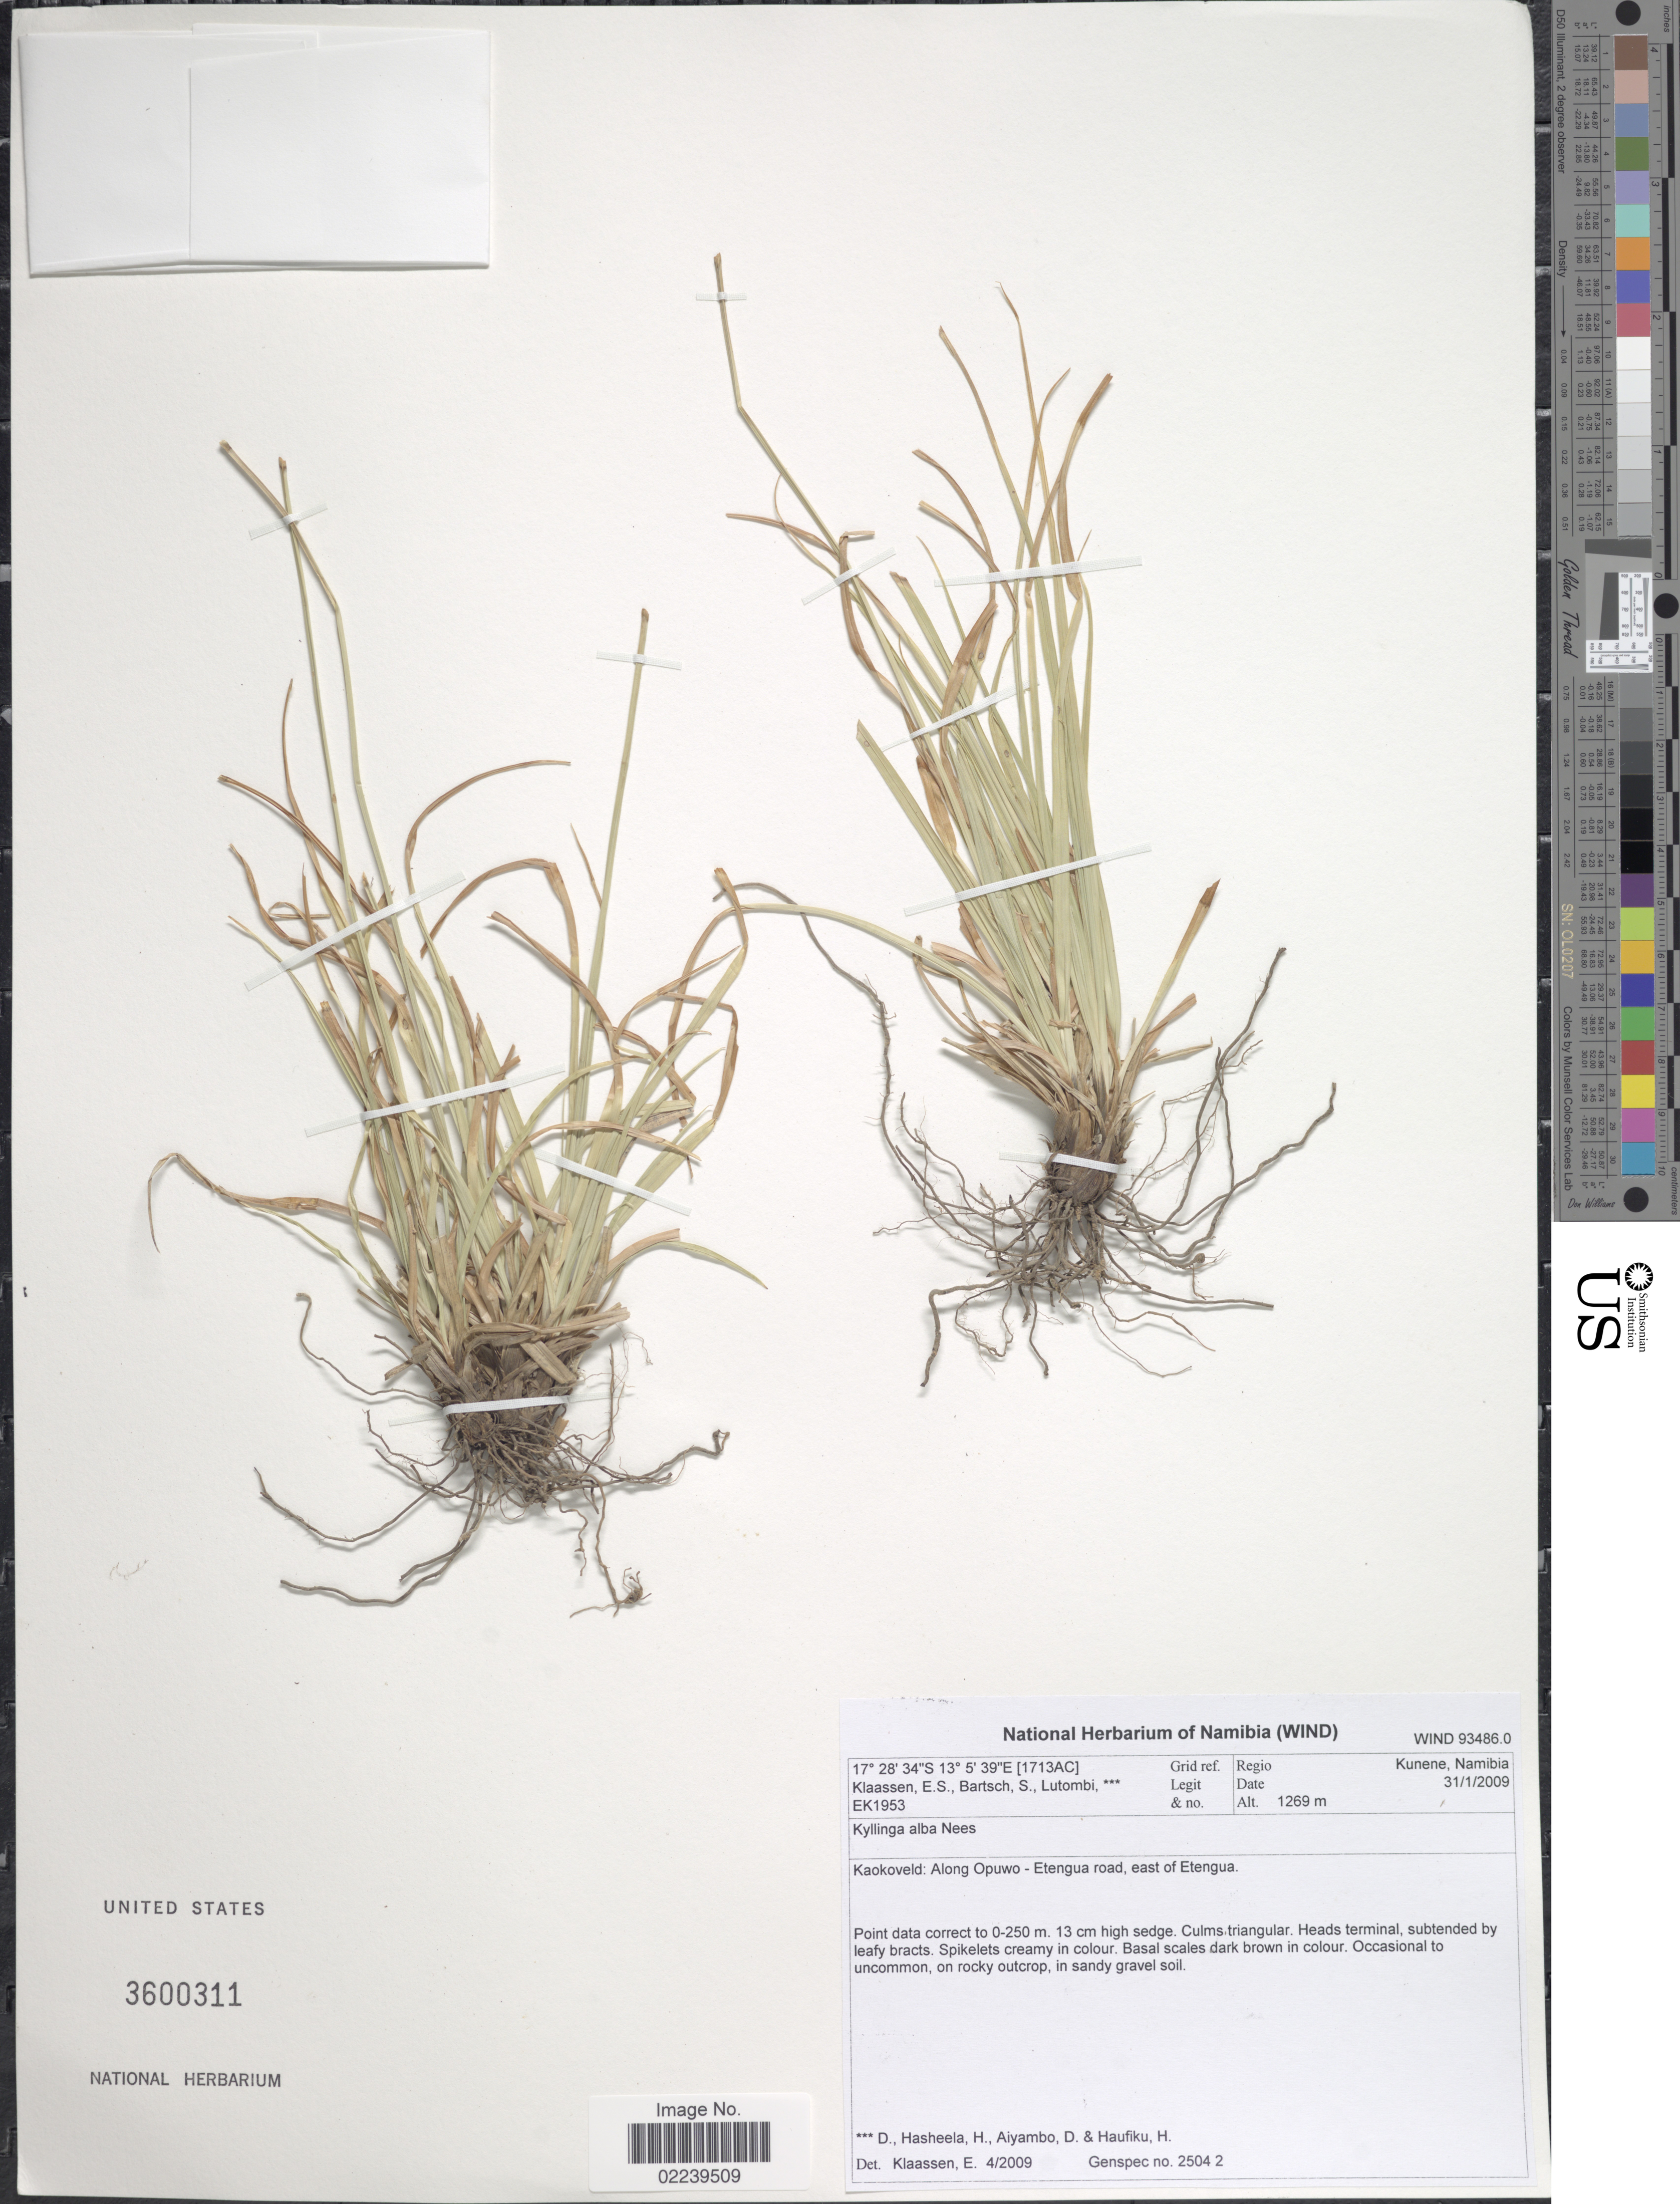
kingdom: Plantae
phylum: Tracheophyta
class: Liliopsida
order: Poales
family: Cyperaceae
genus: Cyperus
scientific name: Cyperus sp.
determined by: Strong, Mark T., (BOT), Smithsonian Institution - National Museum of Natural History (UNITED STATES)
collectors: E. S. Klaassen, S. Bartsch, D. Lutombi, H. Hasheela & et al.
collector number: EK1953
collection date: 2009-01-31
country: Namibia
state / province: Kunene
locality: Kaokoveld: Along Opuwo - Etengua road, east of Etengua. 1713AC Grid Ref.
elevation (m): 1269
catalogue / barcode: US 3600311